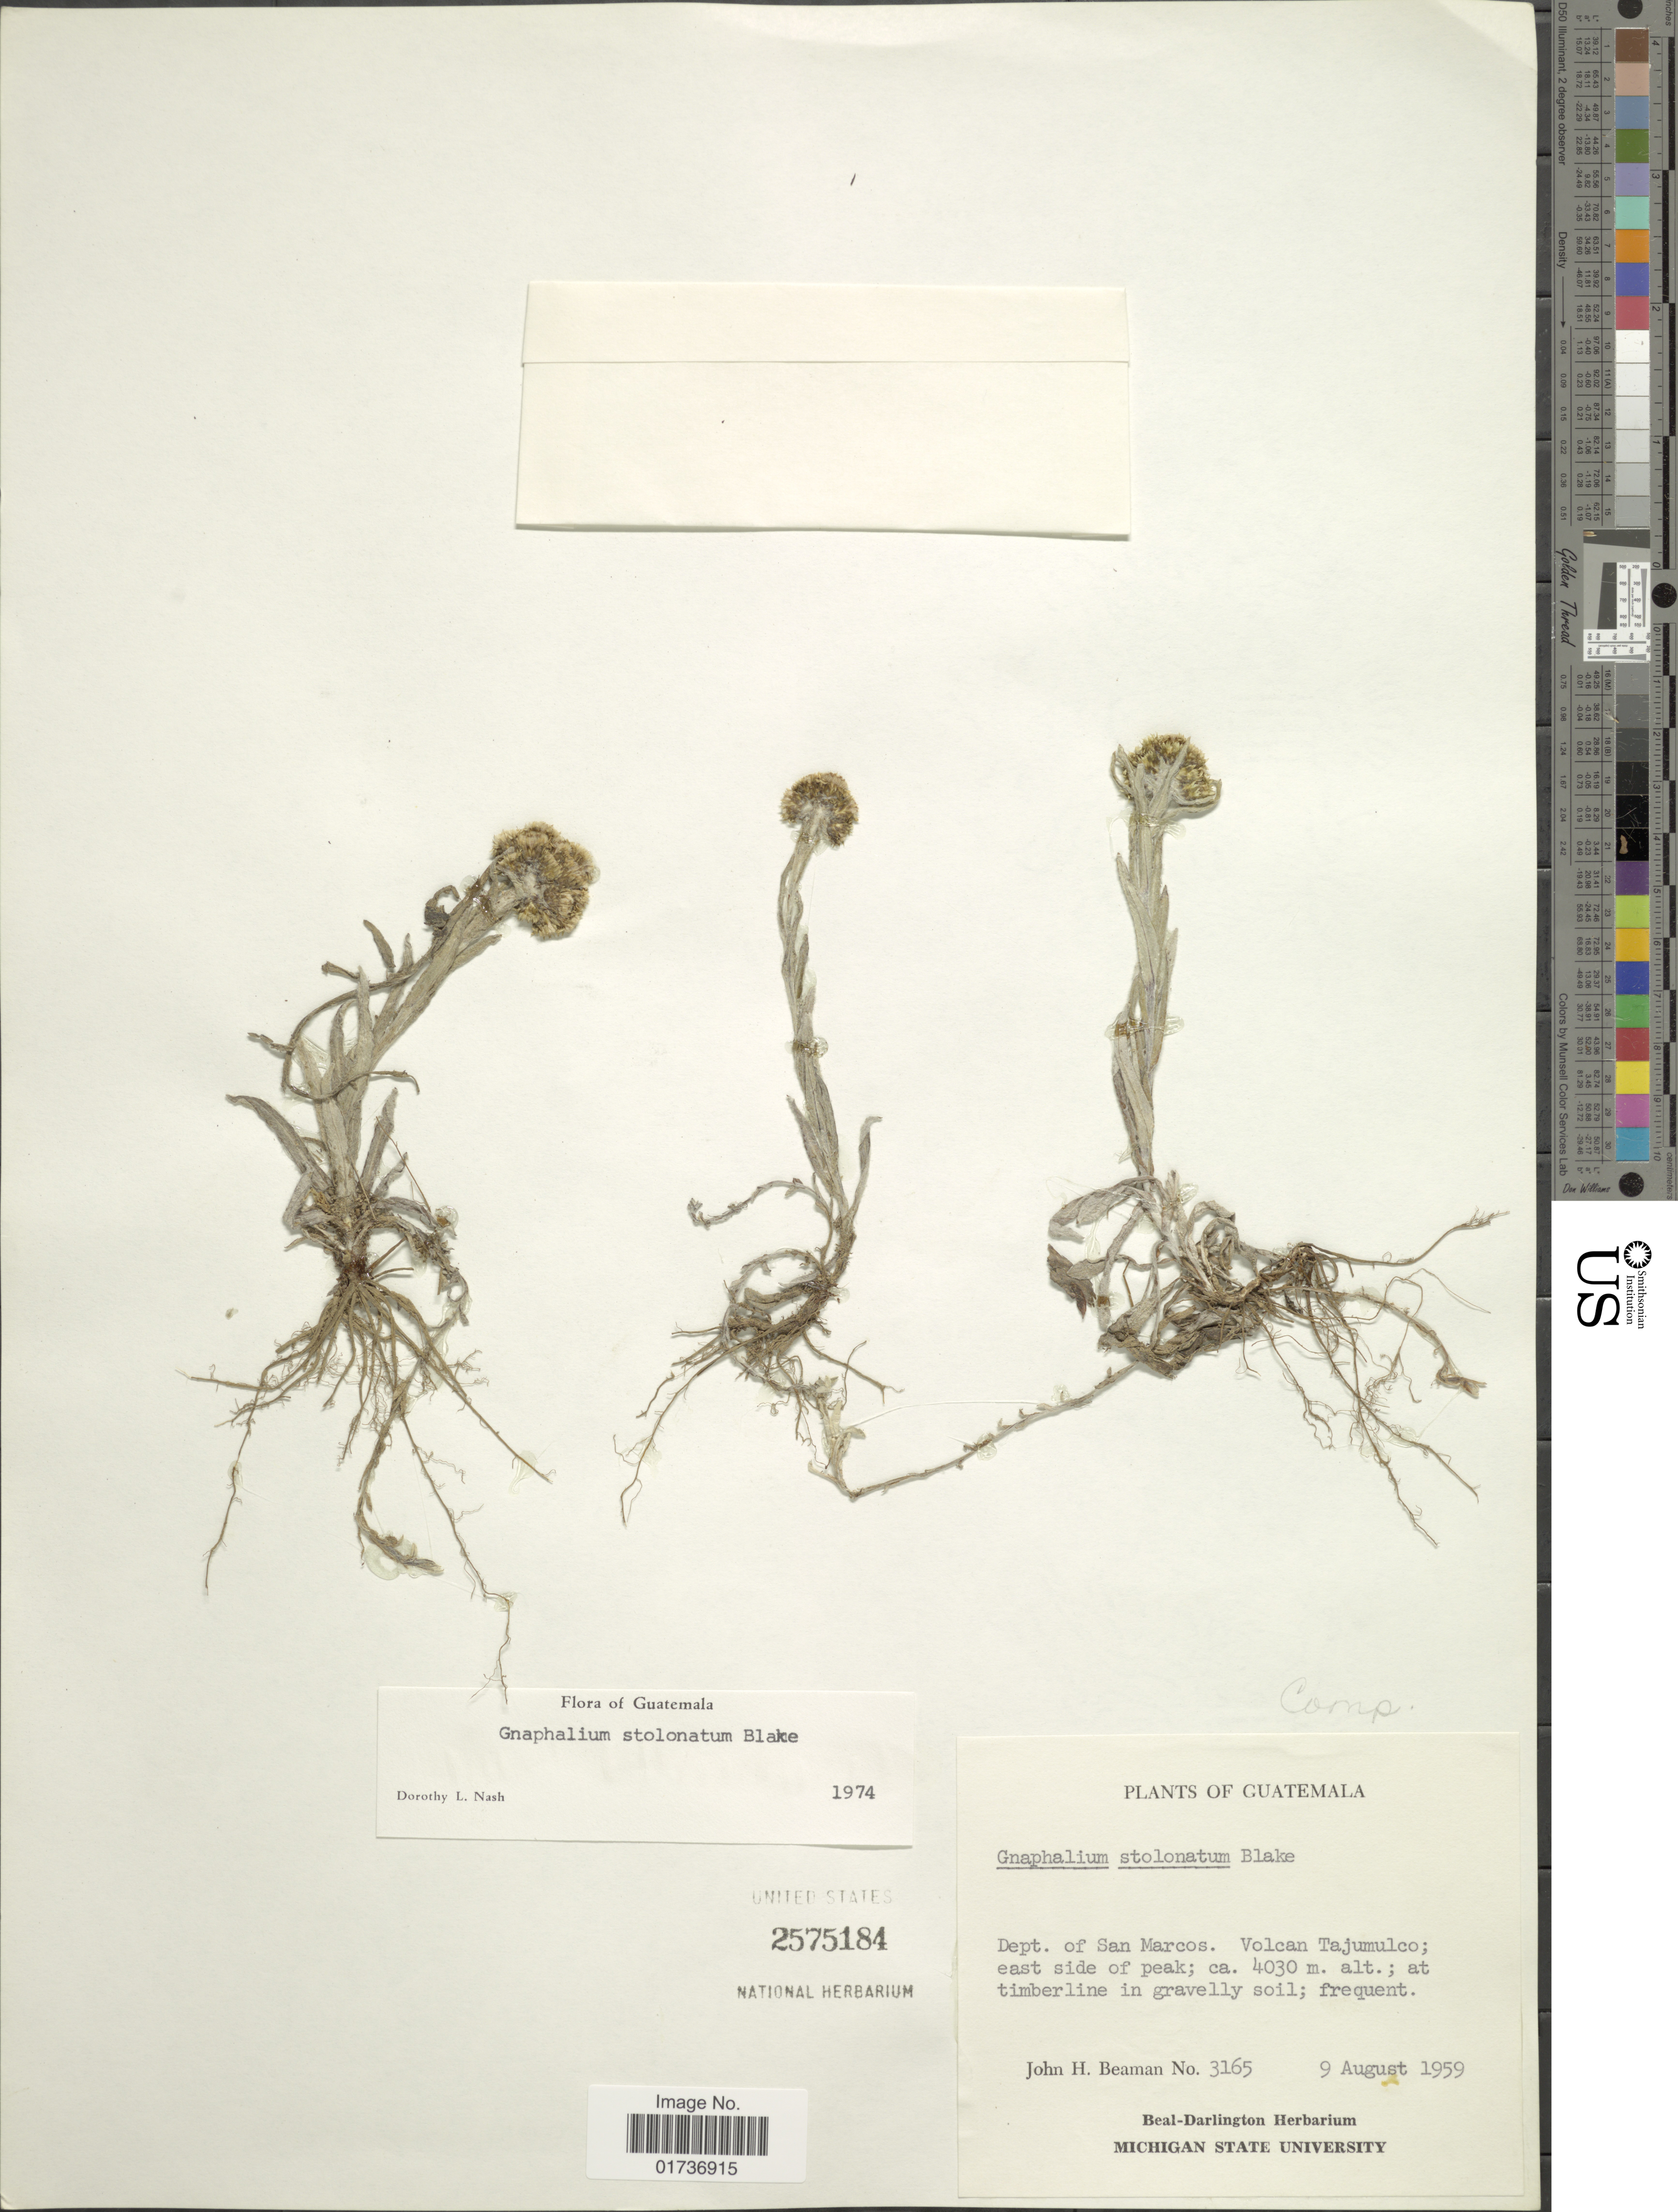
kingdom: Plantae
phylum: Tracheophyta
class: Magnoliopsida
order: Asterales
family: Asteraceae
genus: Gnaphalium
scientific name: Gnaphalium stolonatum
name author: S.F. Blake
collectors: J. H. Beaman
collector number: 3165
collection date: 1959-08-09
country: Guatemala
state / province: San Marcos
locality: Dept San Marcos. Volcan Tajumulco; east side of peak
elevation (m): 4030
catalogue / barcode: US 2575184